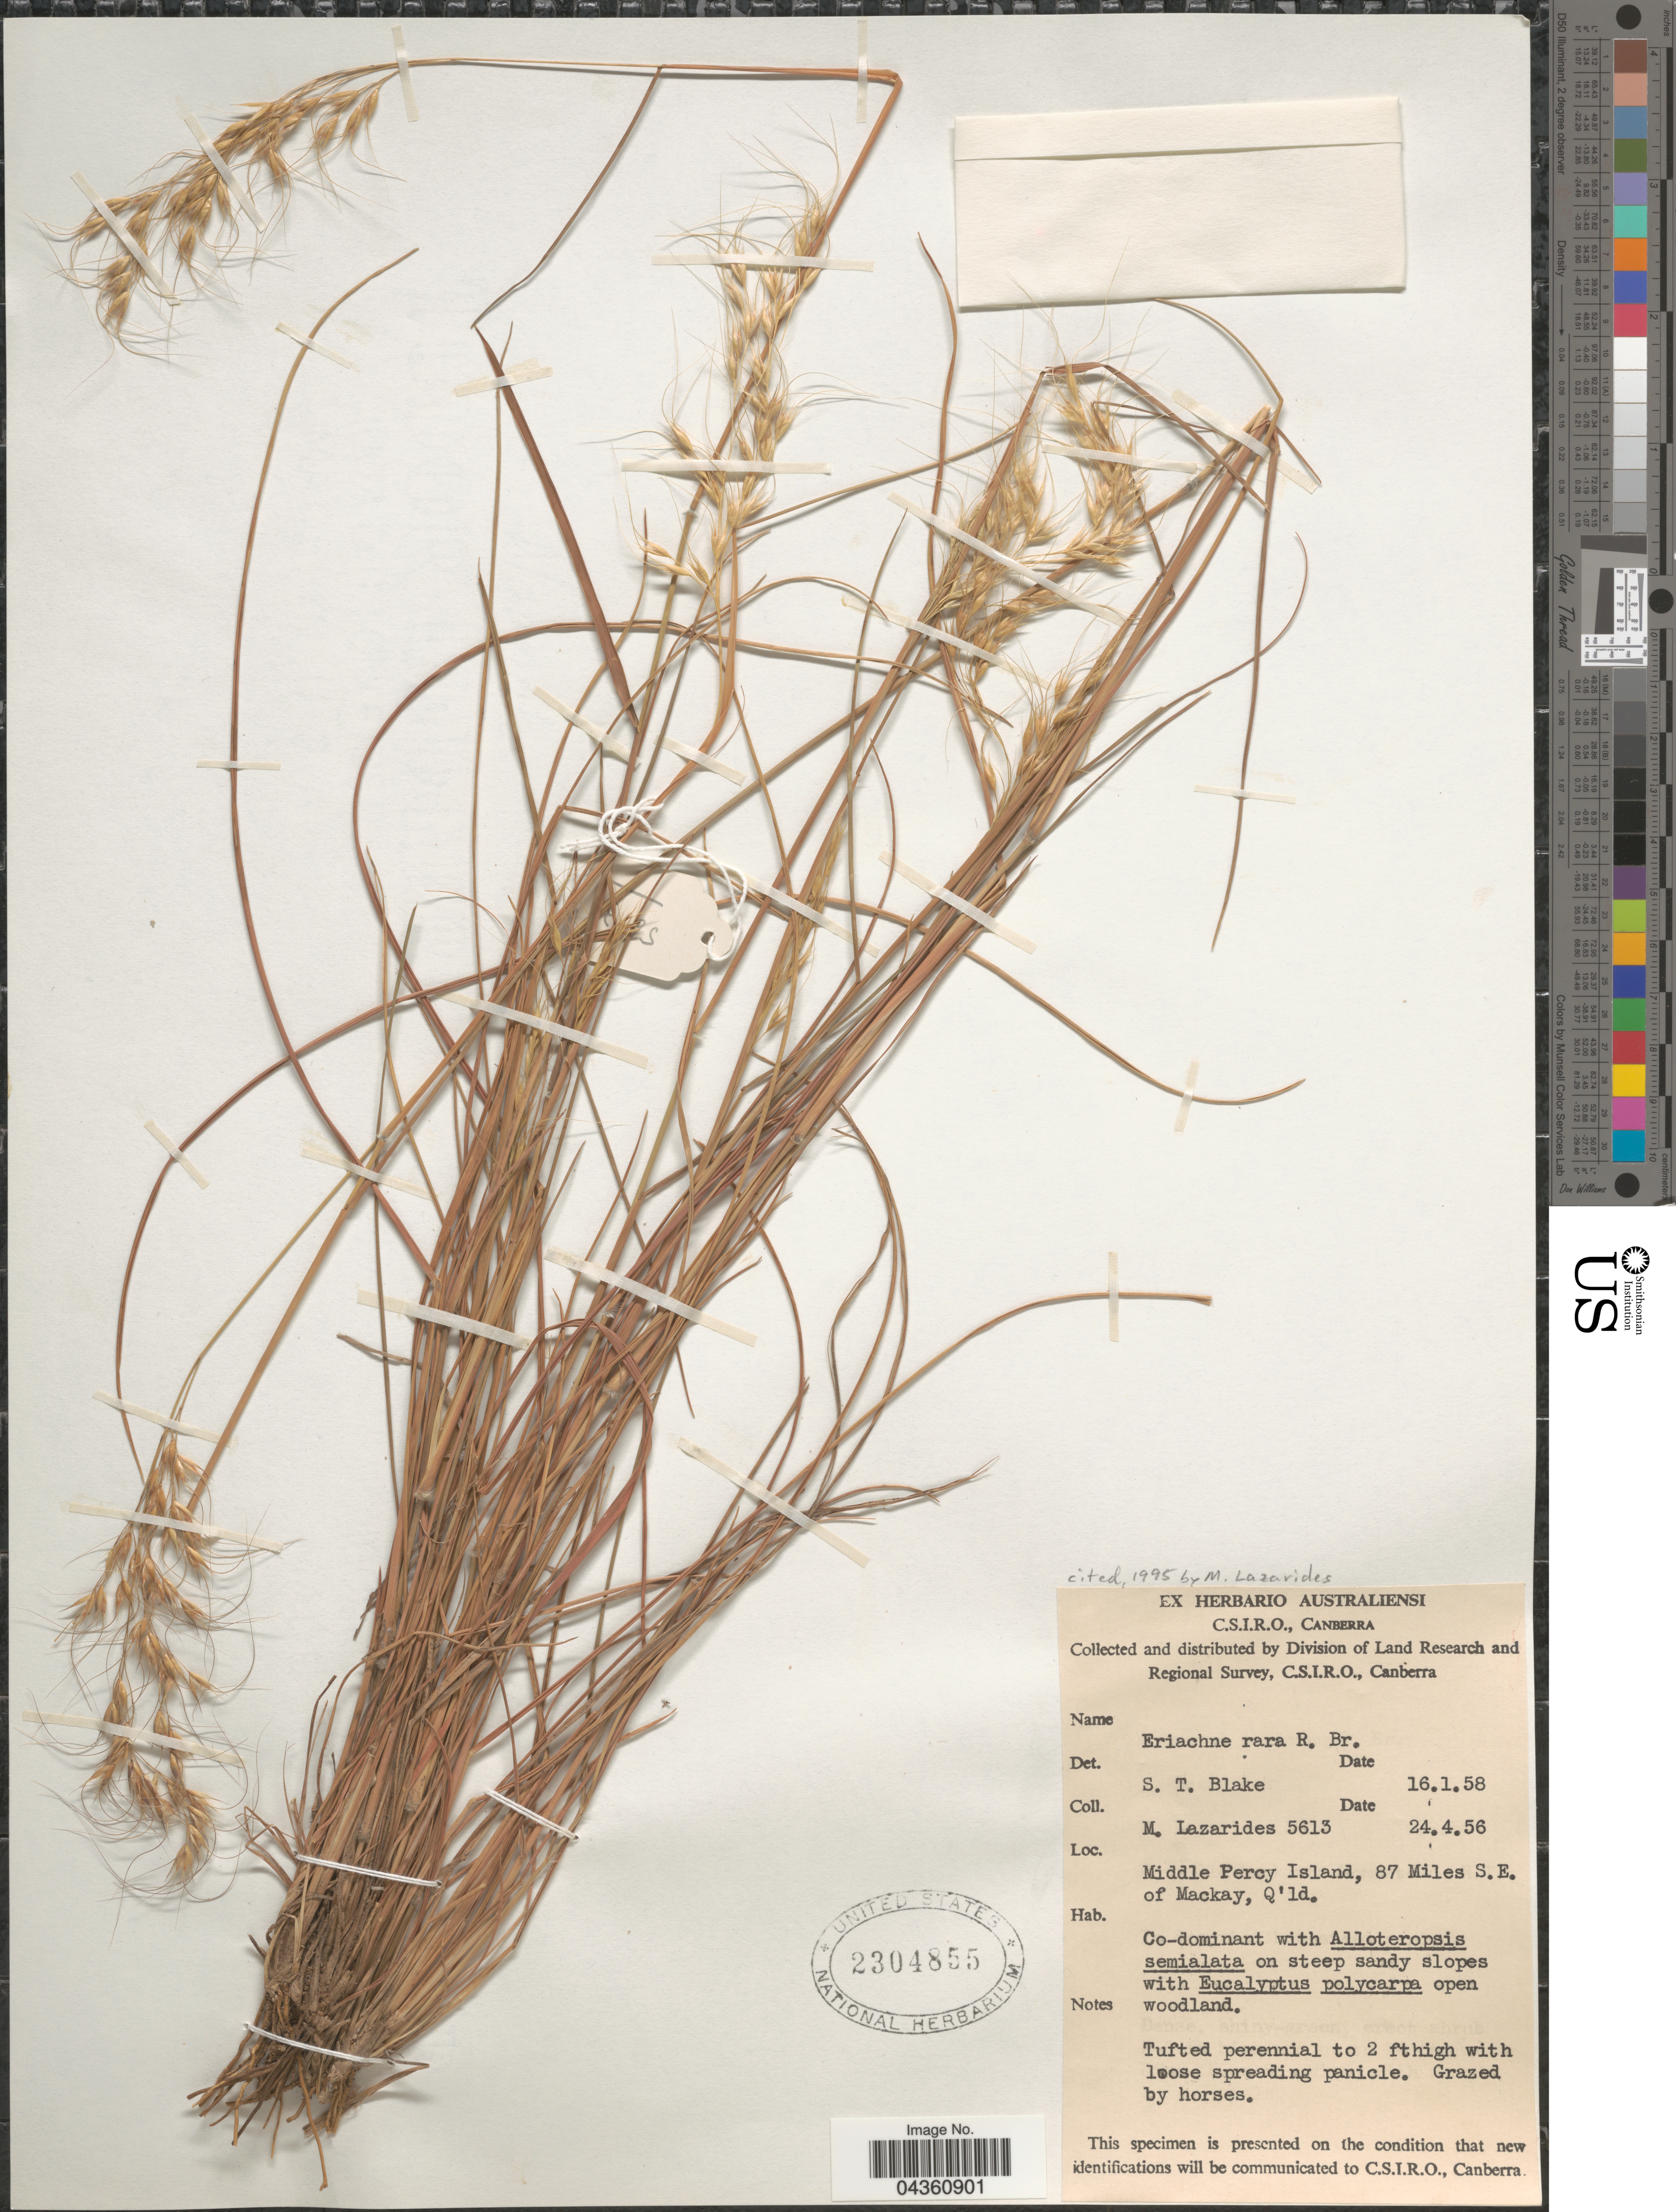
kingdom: Plantae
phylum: Tracheophyta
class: Liliopsida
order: Poales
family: Poaceae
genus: Eriachne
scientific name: Eriachne rara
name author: R. Br.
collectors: M. Lazarides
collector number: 5613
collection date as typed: Transcribed d/m/y: 24/4/56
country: Australia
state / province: Queensland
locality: Division of Land Research and Regional Survey. Middle Percy Island, 87 miles S.E. of Mackay.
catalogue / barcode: US 2304855